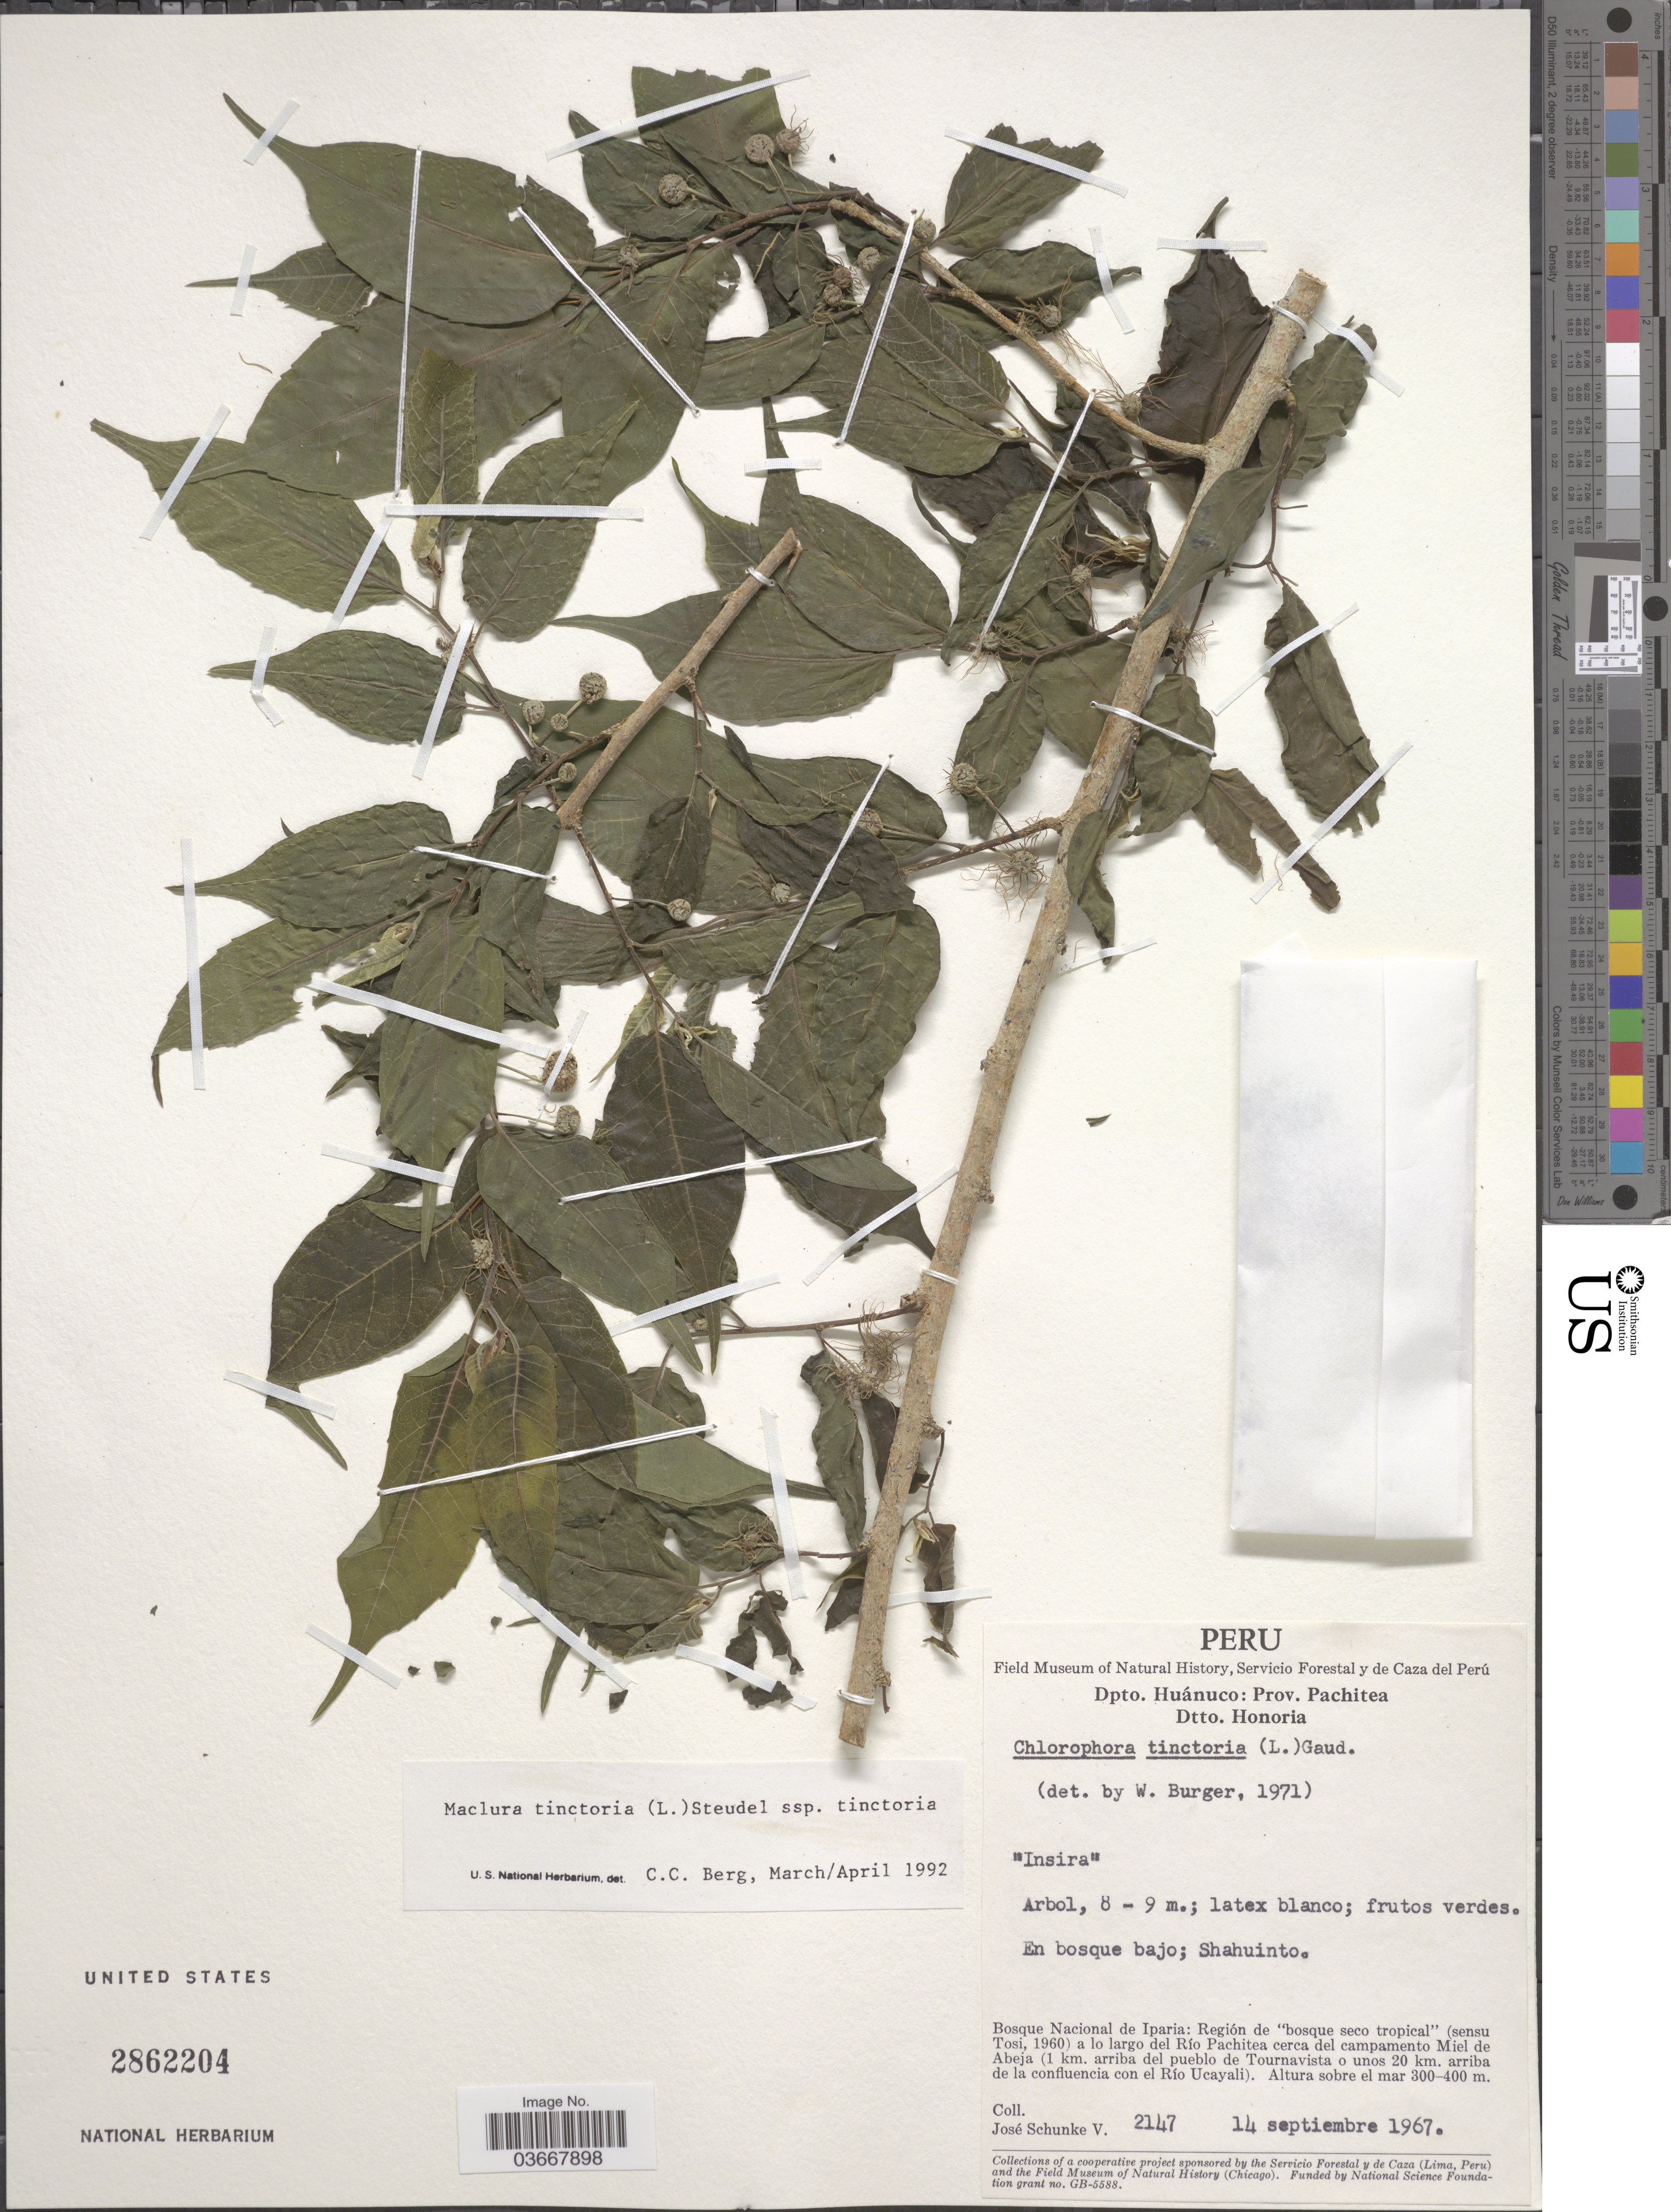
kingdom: Plantae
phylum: Tracheophyta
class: Magnoliopsida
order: Rosales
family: Moraceae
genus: Maclura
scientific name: Maclura tinctoria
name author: (L.) D. Don ex Steud.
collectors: J. Schunke Vigo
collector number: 2147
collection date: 1967-09-14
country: Peru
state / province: Huánuco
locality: Dpto. Huánuco: Prov. Pachitea. Dtto. Honoria. En bosque bajo; Shahuinto. Bosque Nacional de Iparia: Región de "bosque seco tropical" (sensu Tosi, 1960) a lo largo del Río Pachitea cerca del campamento Miel de Abeja (1 km. arriba del pueblo de Tournavista o unos 20 km. arriba de la confluencia con el Río Ucayali).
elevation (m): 300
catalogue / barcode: US 2862204